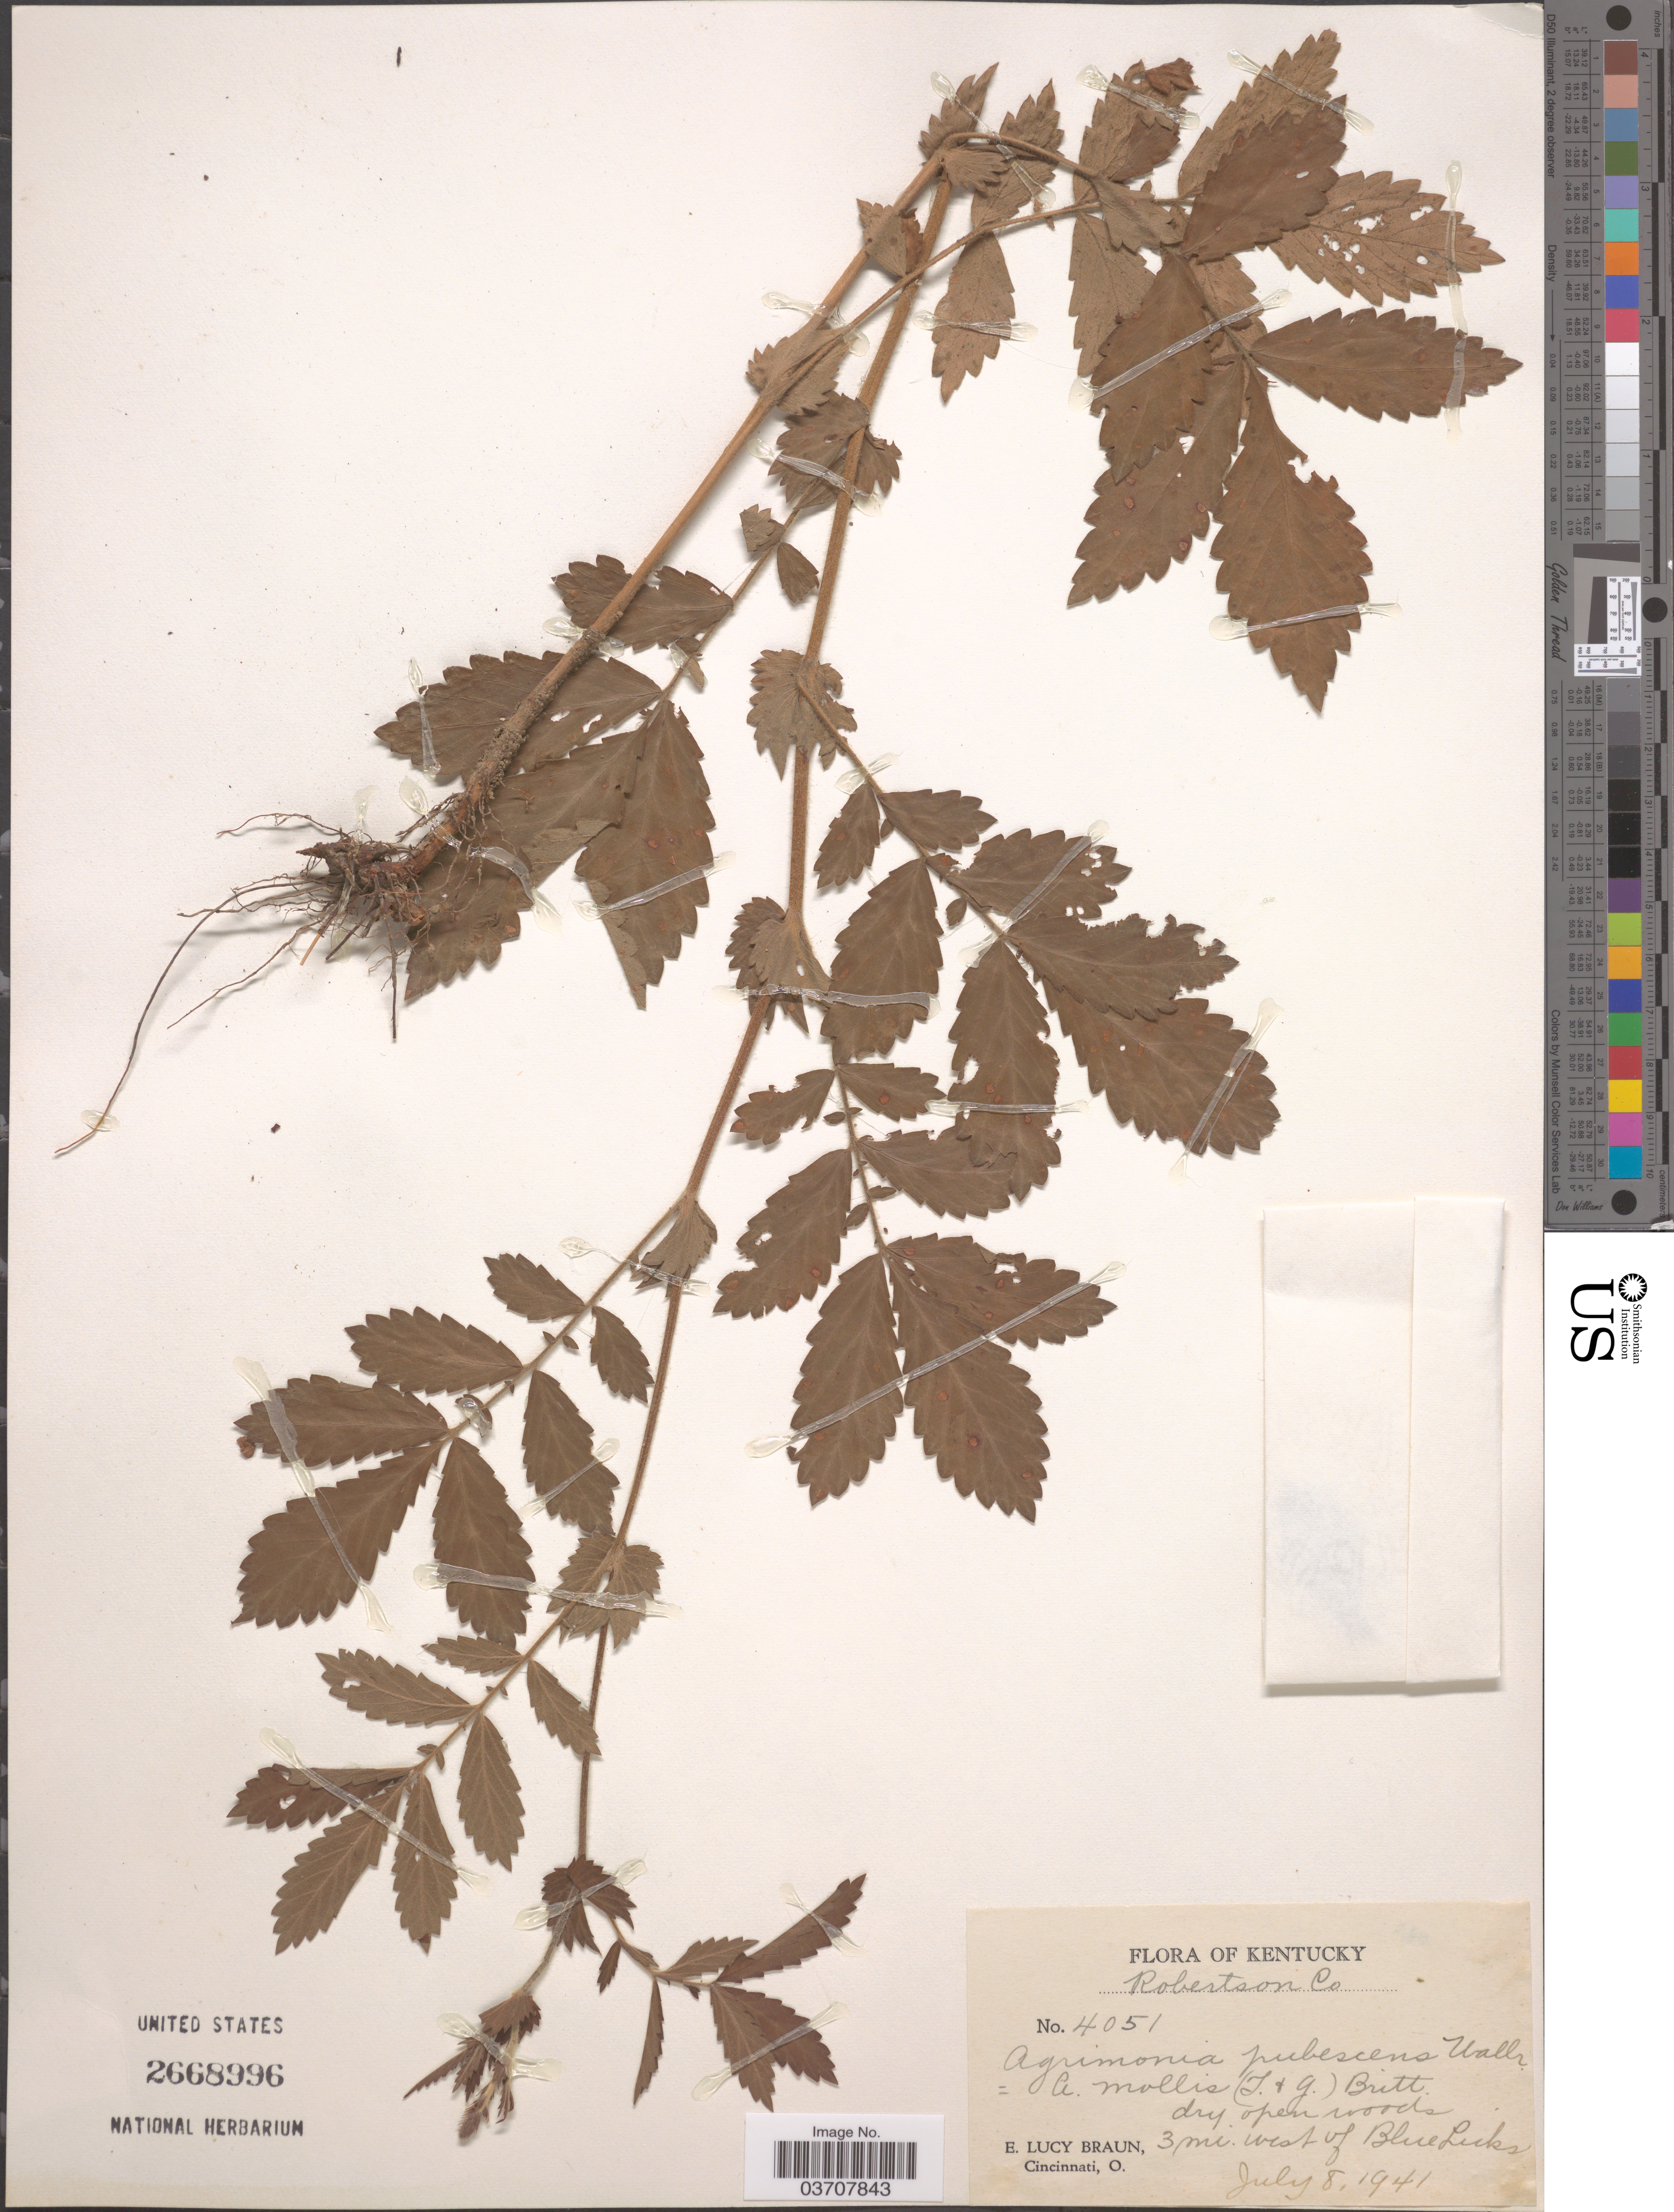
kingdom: Plantae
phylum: Tracheophyta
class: Magnoliopsida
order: Rosales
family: Rosaceae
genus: Agrimonia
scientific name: Agrimonia pubescens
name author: Wallr.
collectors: E. L. Braun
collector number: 4051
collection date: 1941-07-08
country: United States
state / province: Kentucky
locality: Robertson Co. 3 mi. west of Blue Licks.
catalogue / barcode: US 2668996